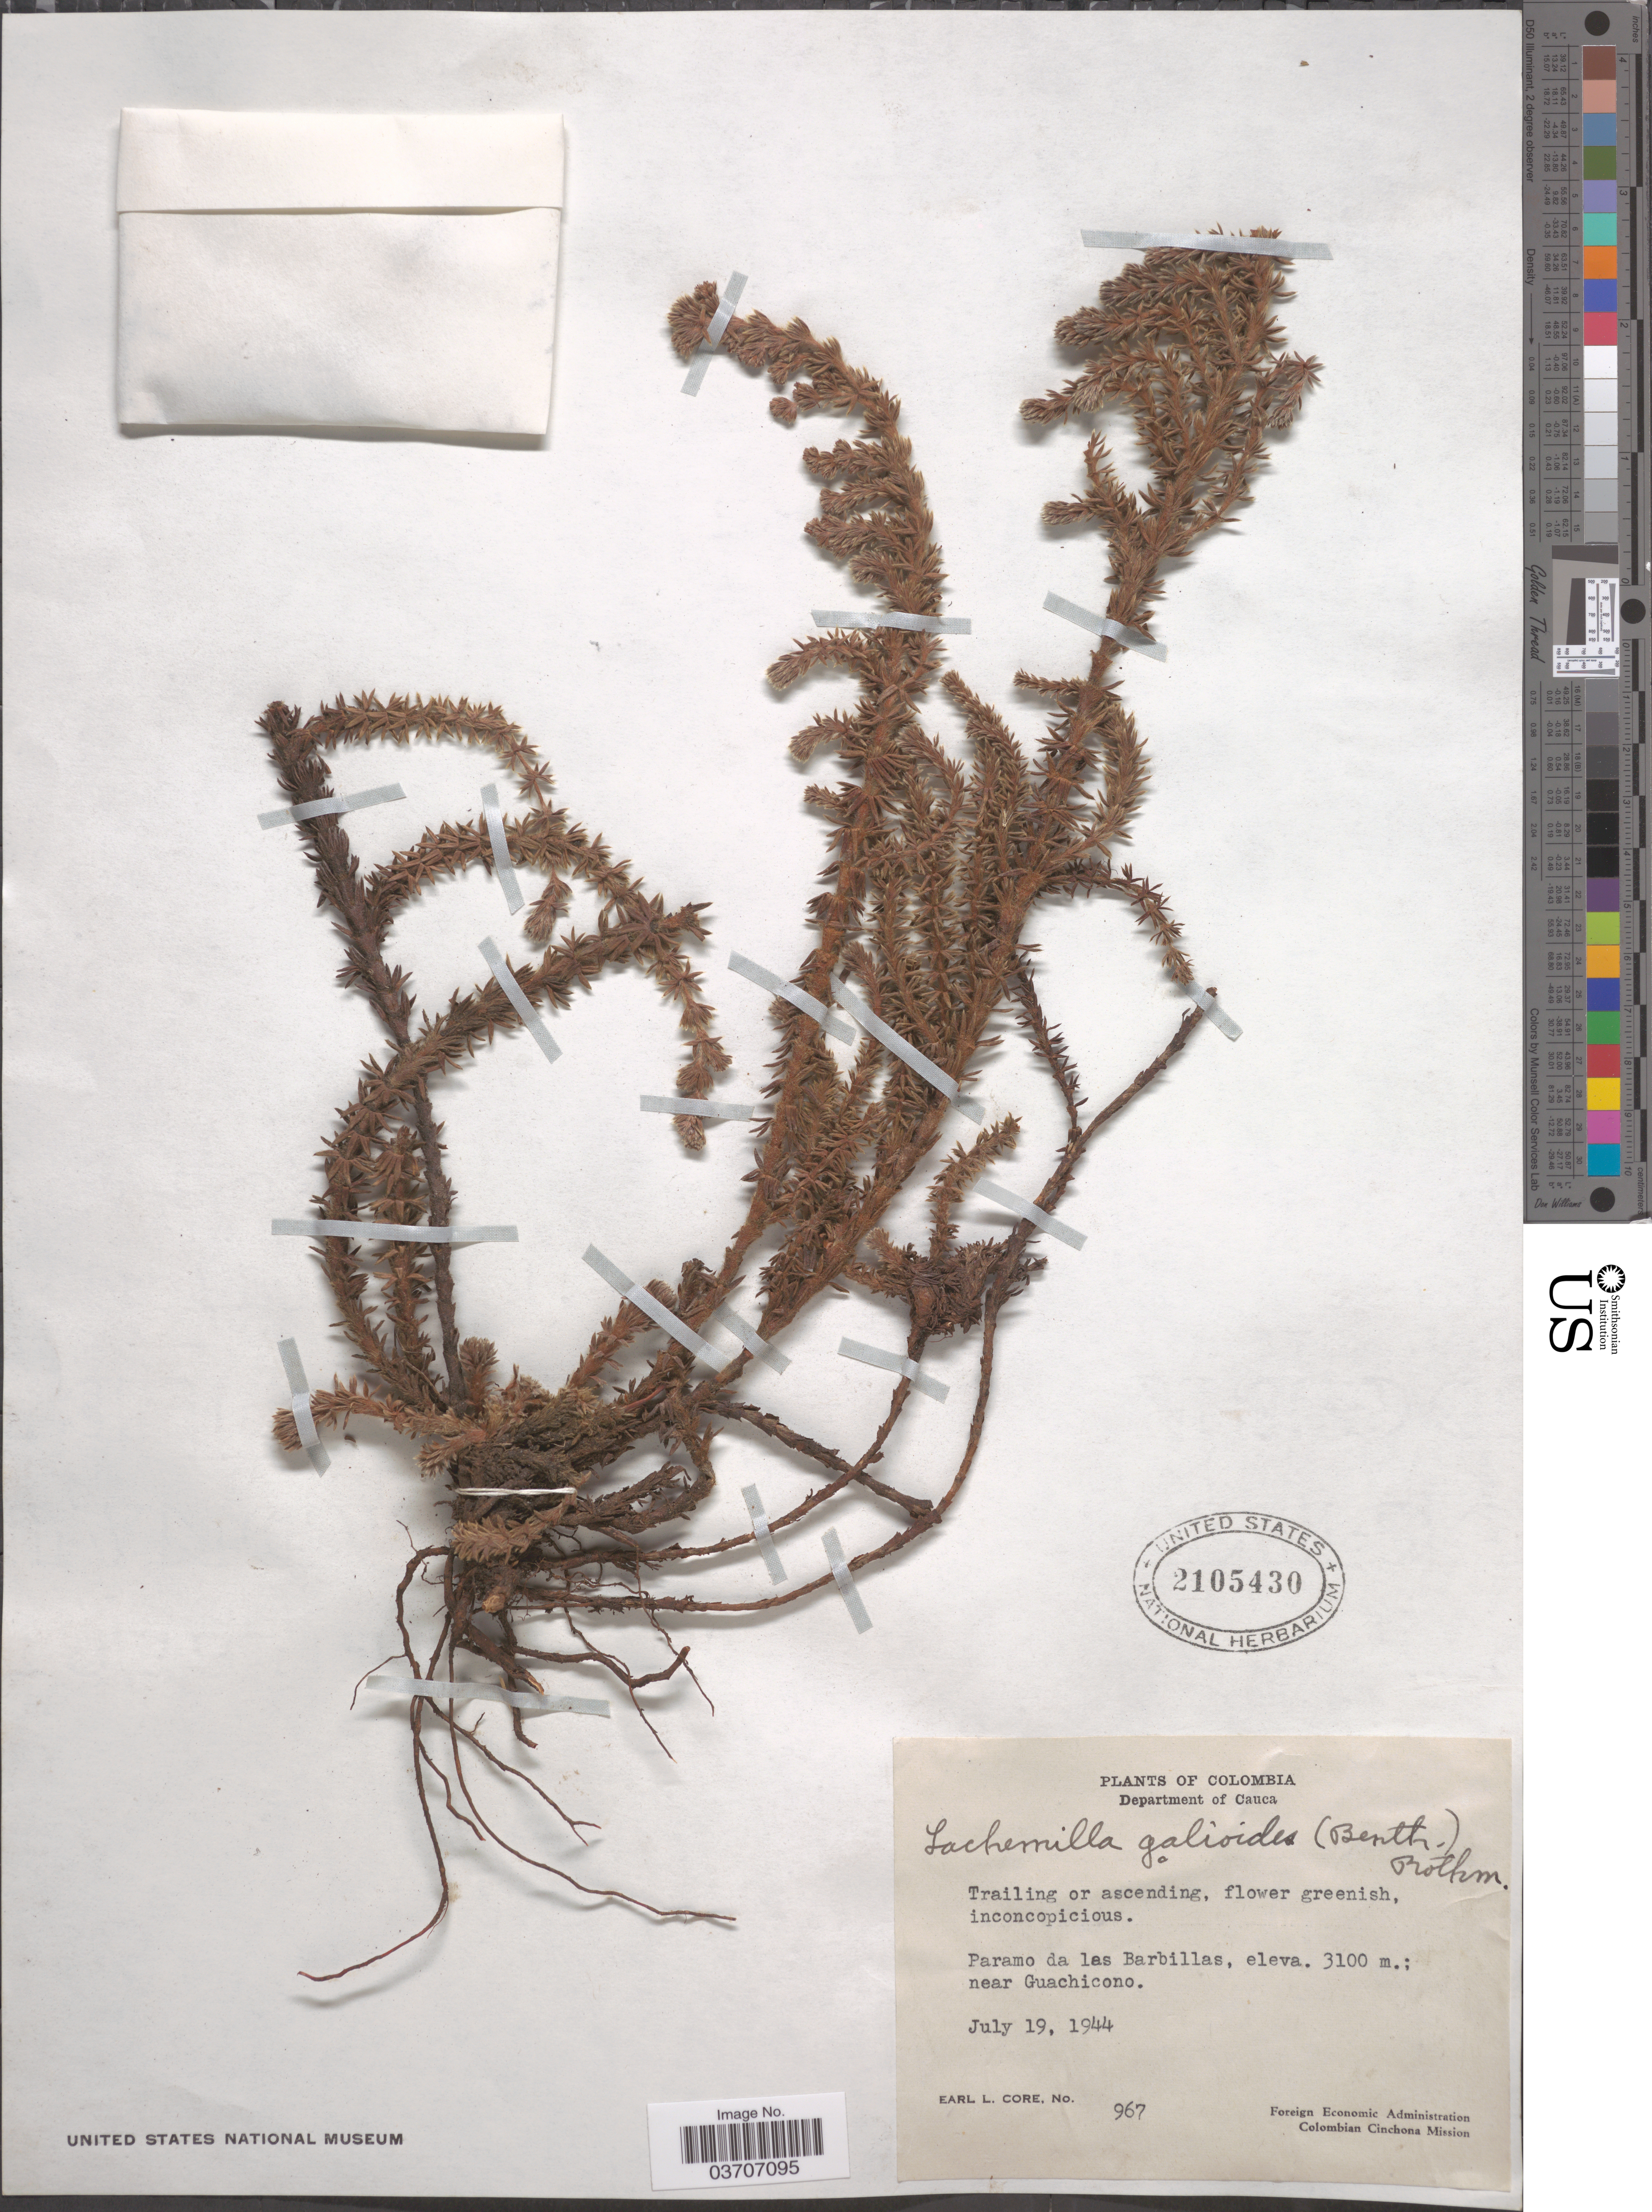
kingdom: Plantae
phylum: Tracheophyta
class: Magnoliopsida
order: Rosales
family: Rosaceae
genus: Lachemilla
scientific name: Lachemilla galioides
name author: (Benth.) Rothm.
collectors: E. L. Core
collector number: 967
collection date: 1944-07-19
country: Colombia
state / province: Cauca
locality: Department of Cauca. Paramo de las Barbillas, near Guachicono.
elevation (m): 3100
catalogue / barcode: US 2105430